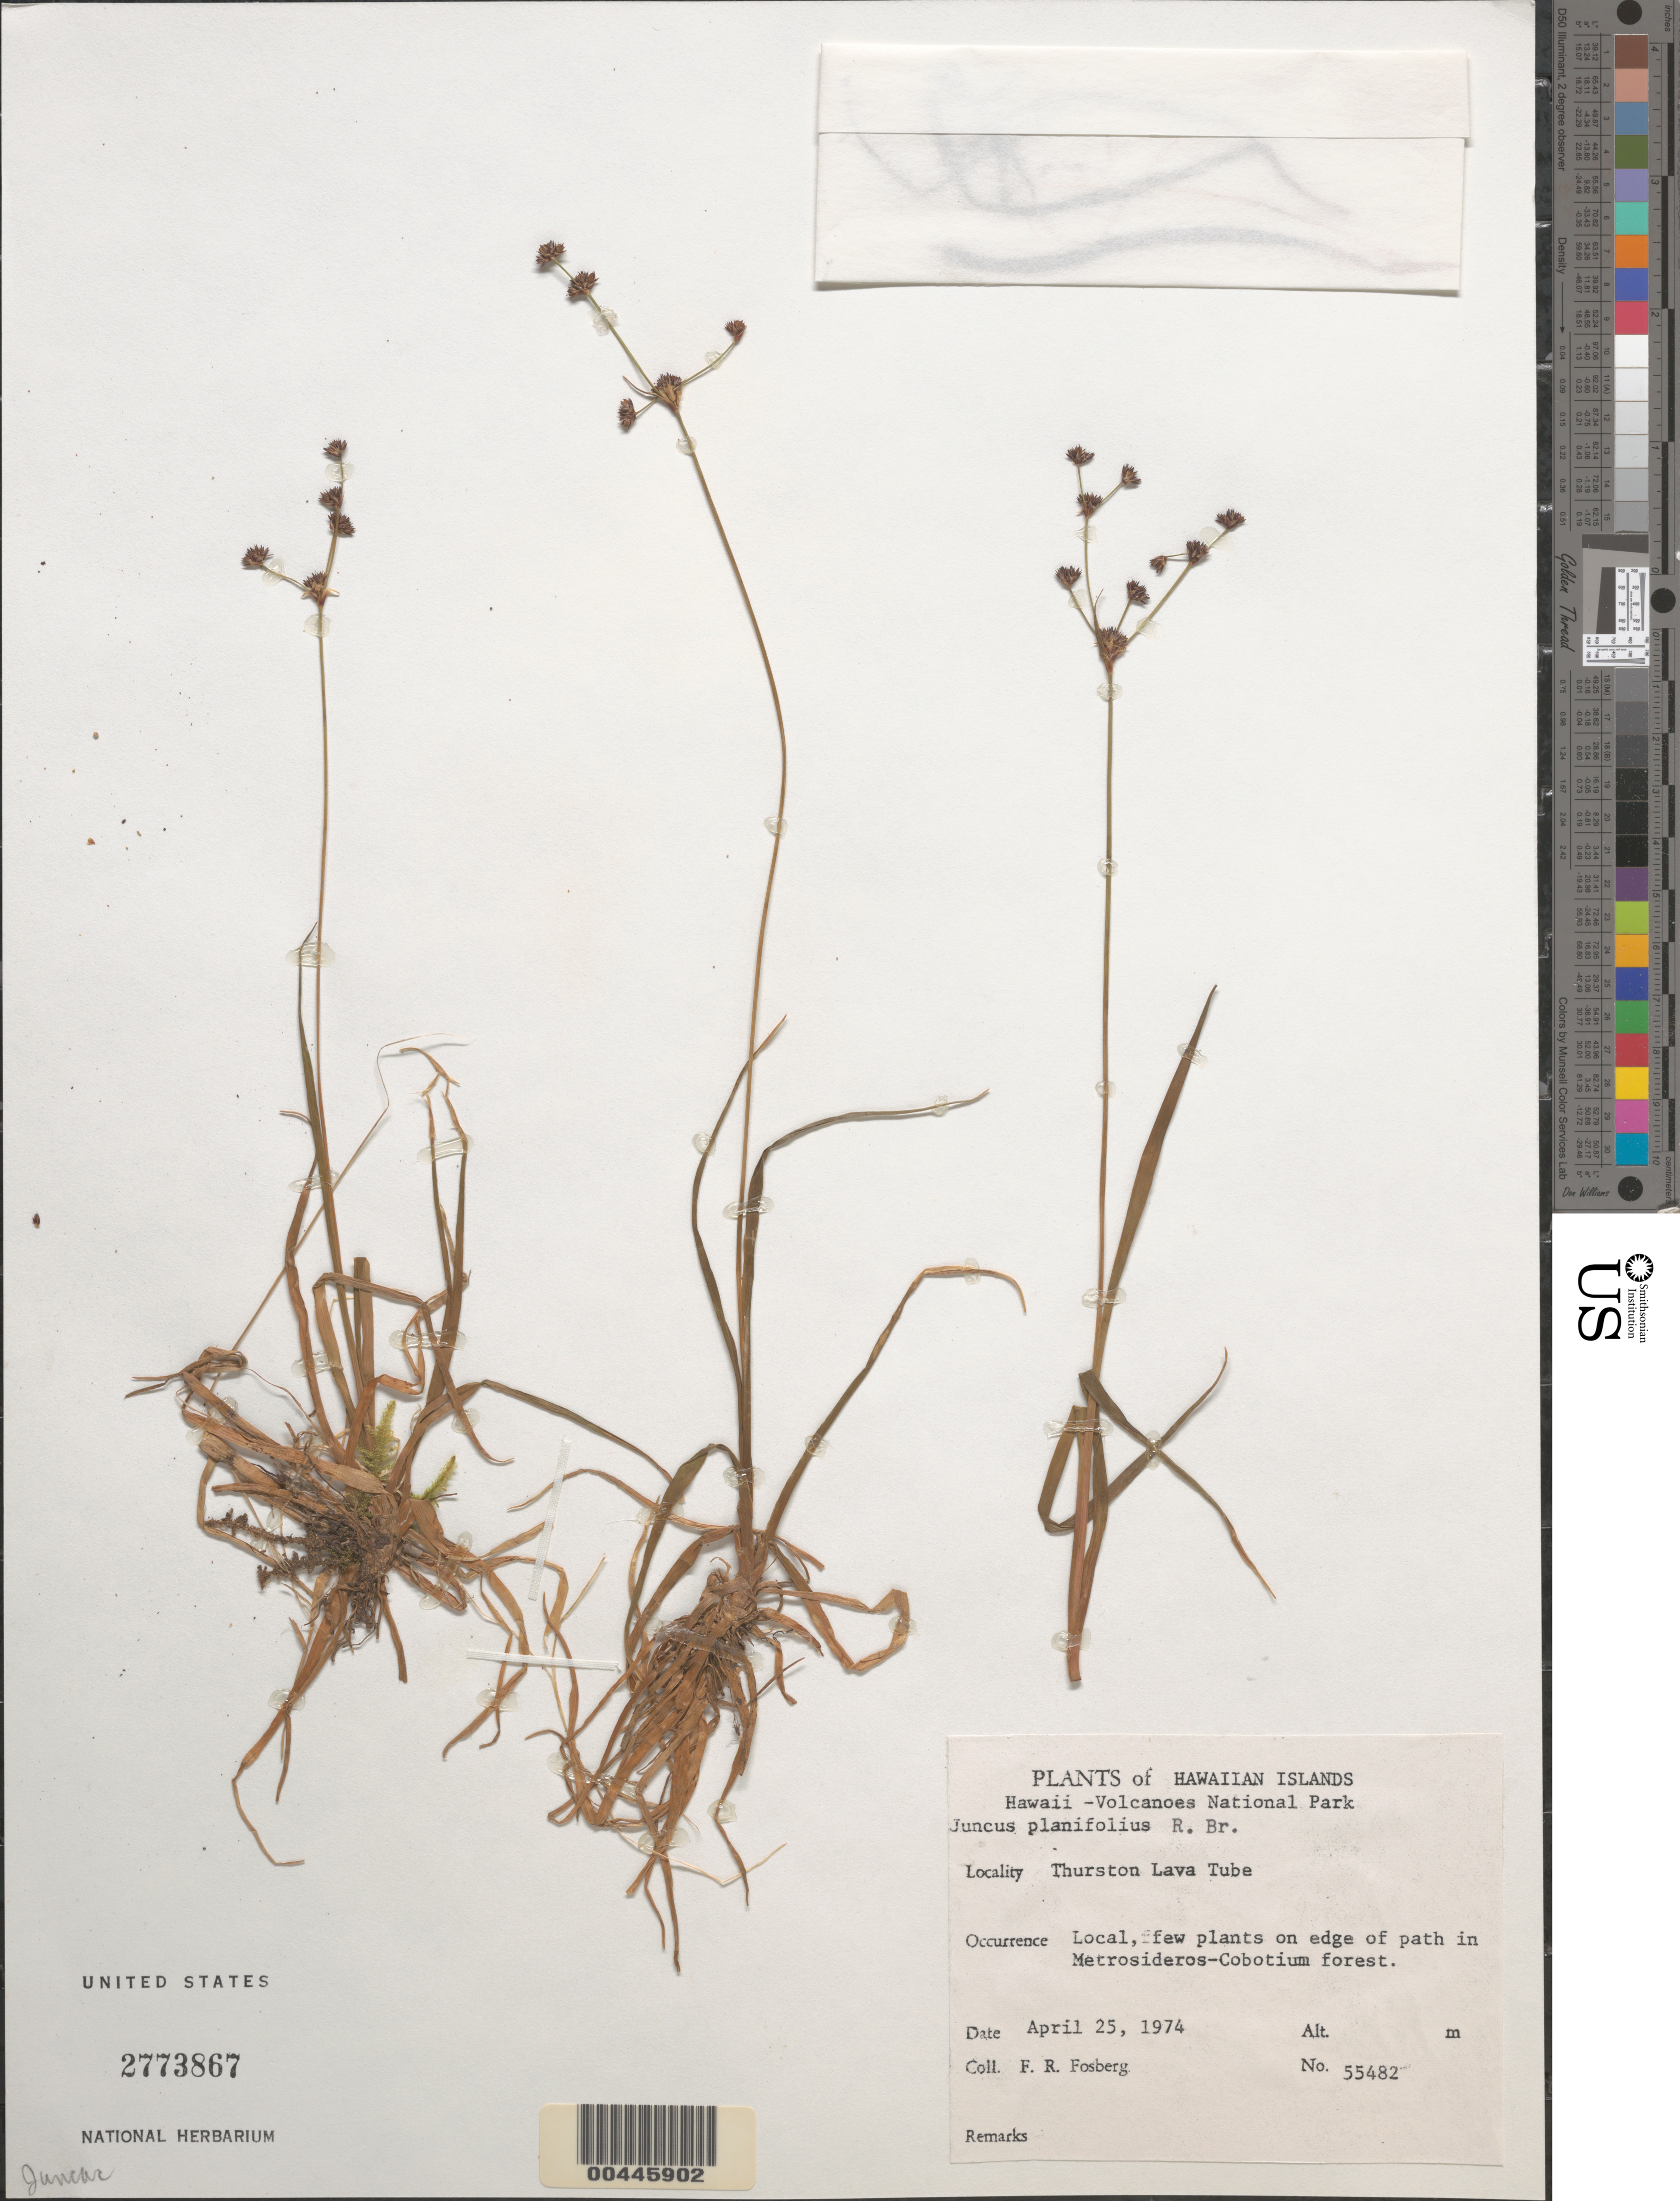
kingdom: Plantae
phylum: Tracheophyta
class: Liliopsida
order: Poales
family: Juncaceae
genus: Juncus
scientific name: Juncus planifolius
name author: R. Br.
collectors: F. R. Fosberg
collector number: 55482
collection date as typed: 25 Apr 1974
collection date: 1974-04-25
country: United States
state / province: Hawaii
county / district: Hawaii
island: Hawaii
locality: Hawaii Volcanoes Nat Park, Thurston Lava Tube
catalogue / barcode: US 2773867